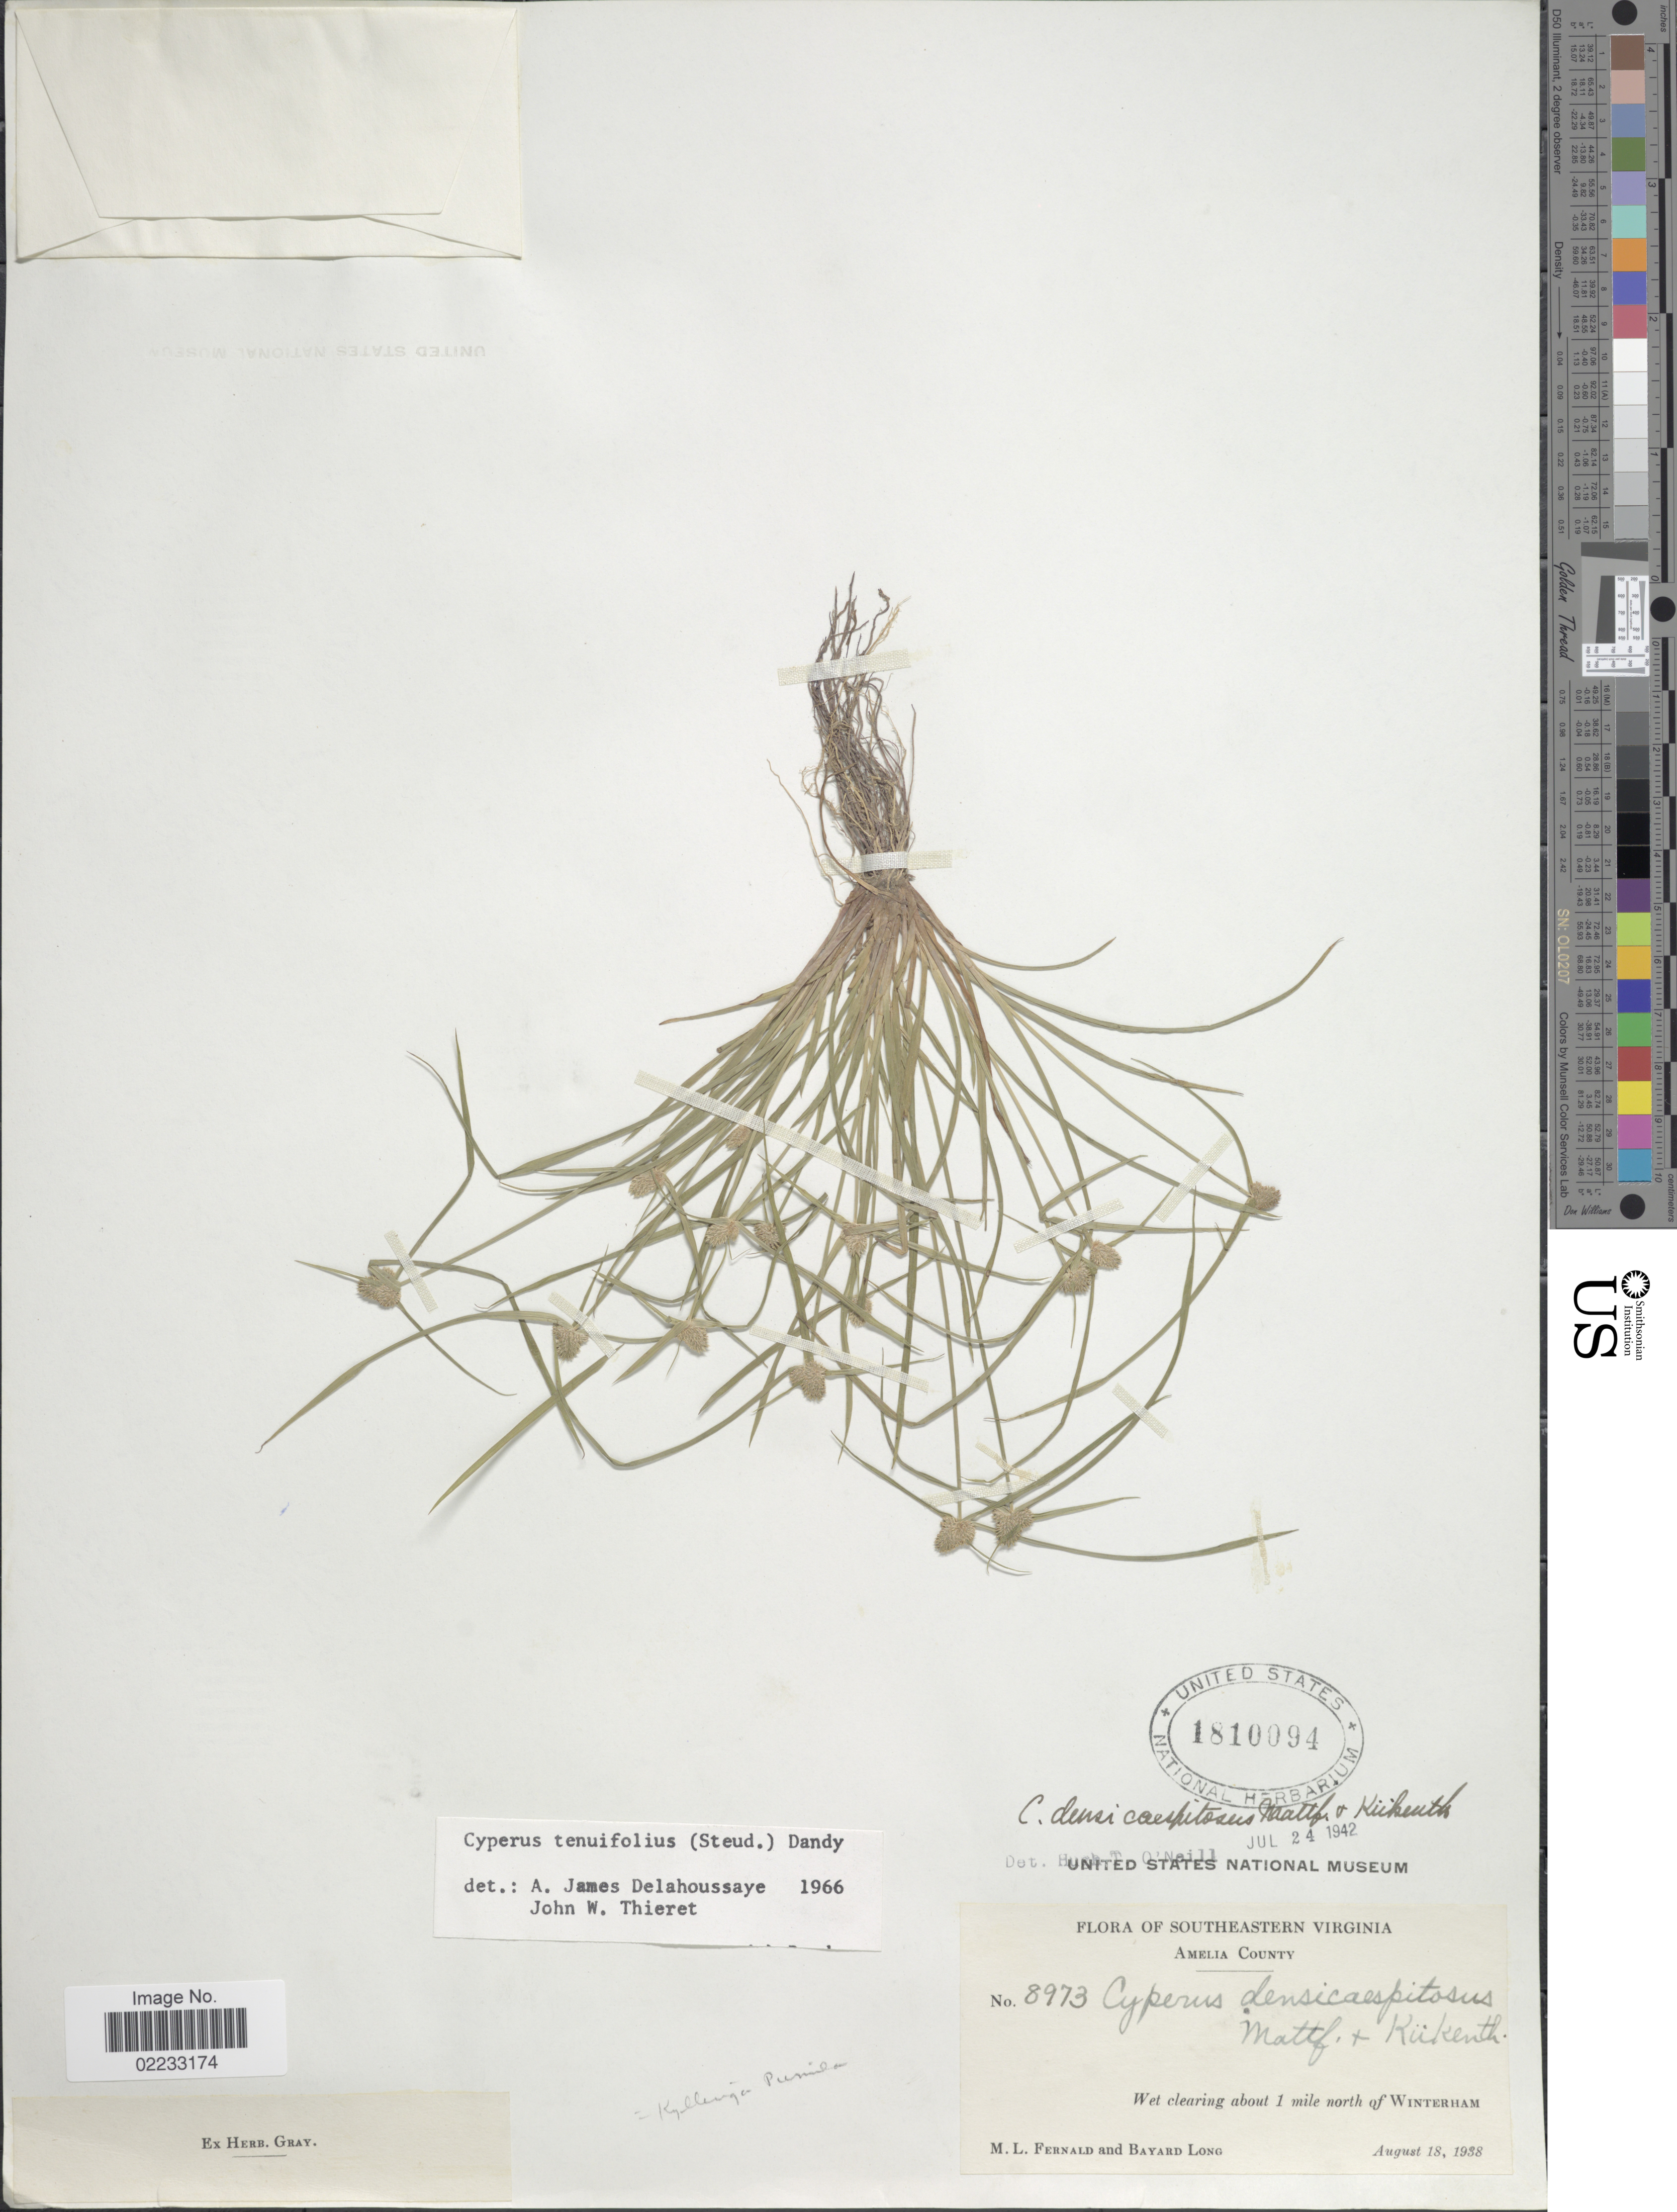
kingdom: Plantae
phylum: Tracheophyta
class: Liliopsida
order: Poales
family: Cyperaceae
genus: Cyperus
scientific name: Cyperus hortensis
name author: (Salzm. ex Steud.) Dorr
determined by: Strong, Mark T., (BOT), Smithsonian Institution - National Museum of Natural History (UNITED STATES)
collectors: M. L. Fernald & B. Long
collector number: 8973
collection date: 1938-08-18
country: United States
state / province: Virginia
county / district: Amelia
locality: Southeastern Virginia, Amelia County, about 1 mile north of Winterham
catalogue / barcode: US 1810094